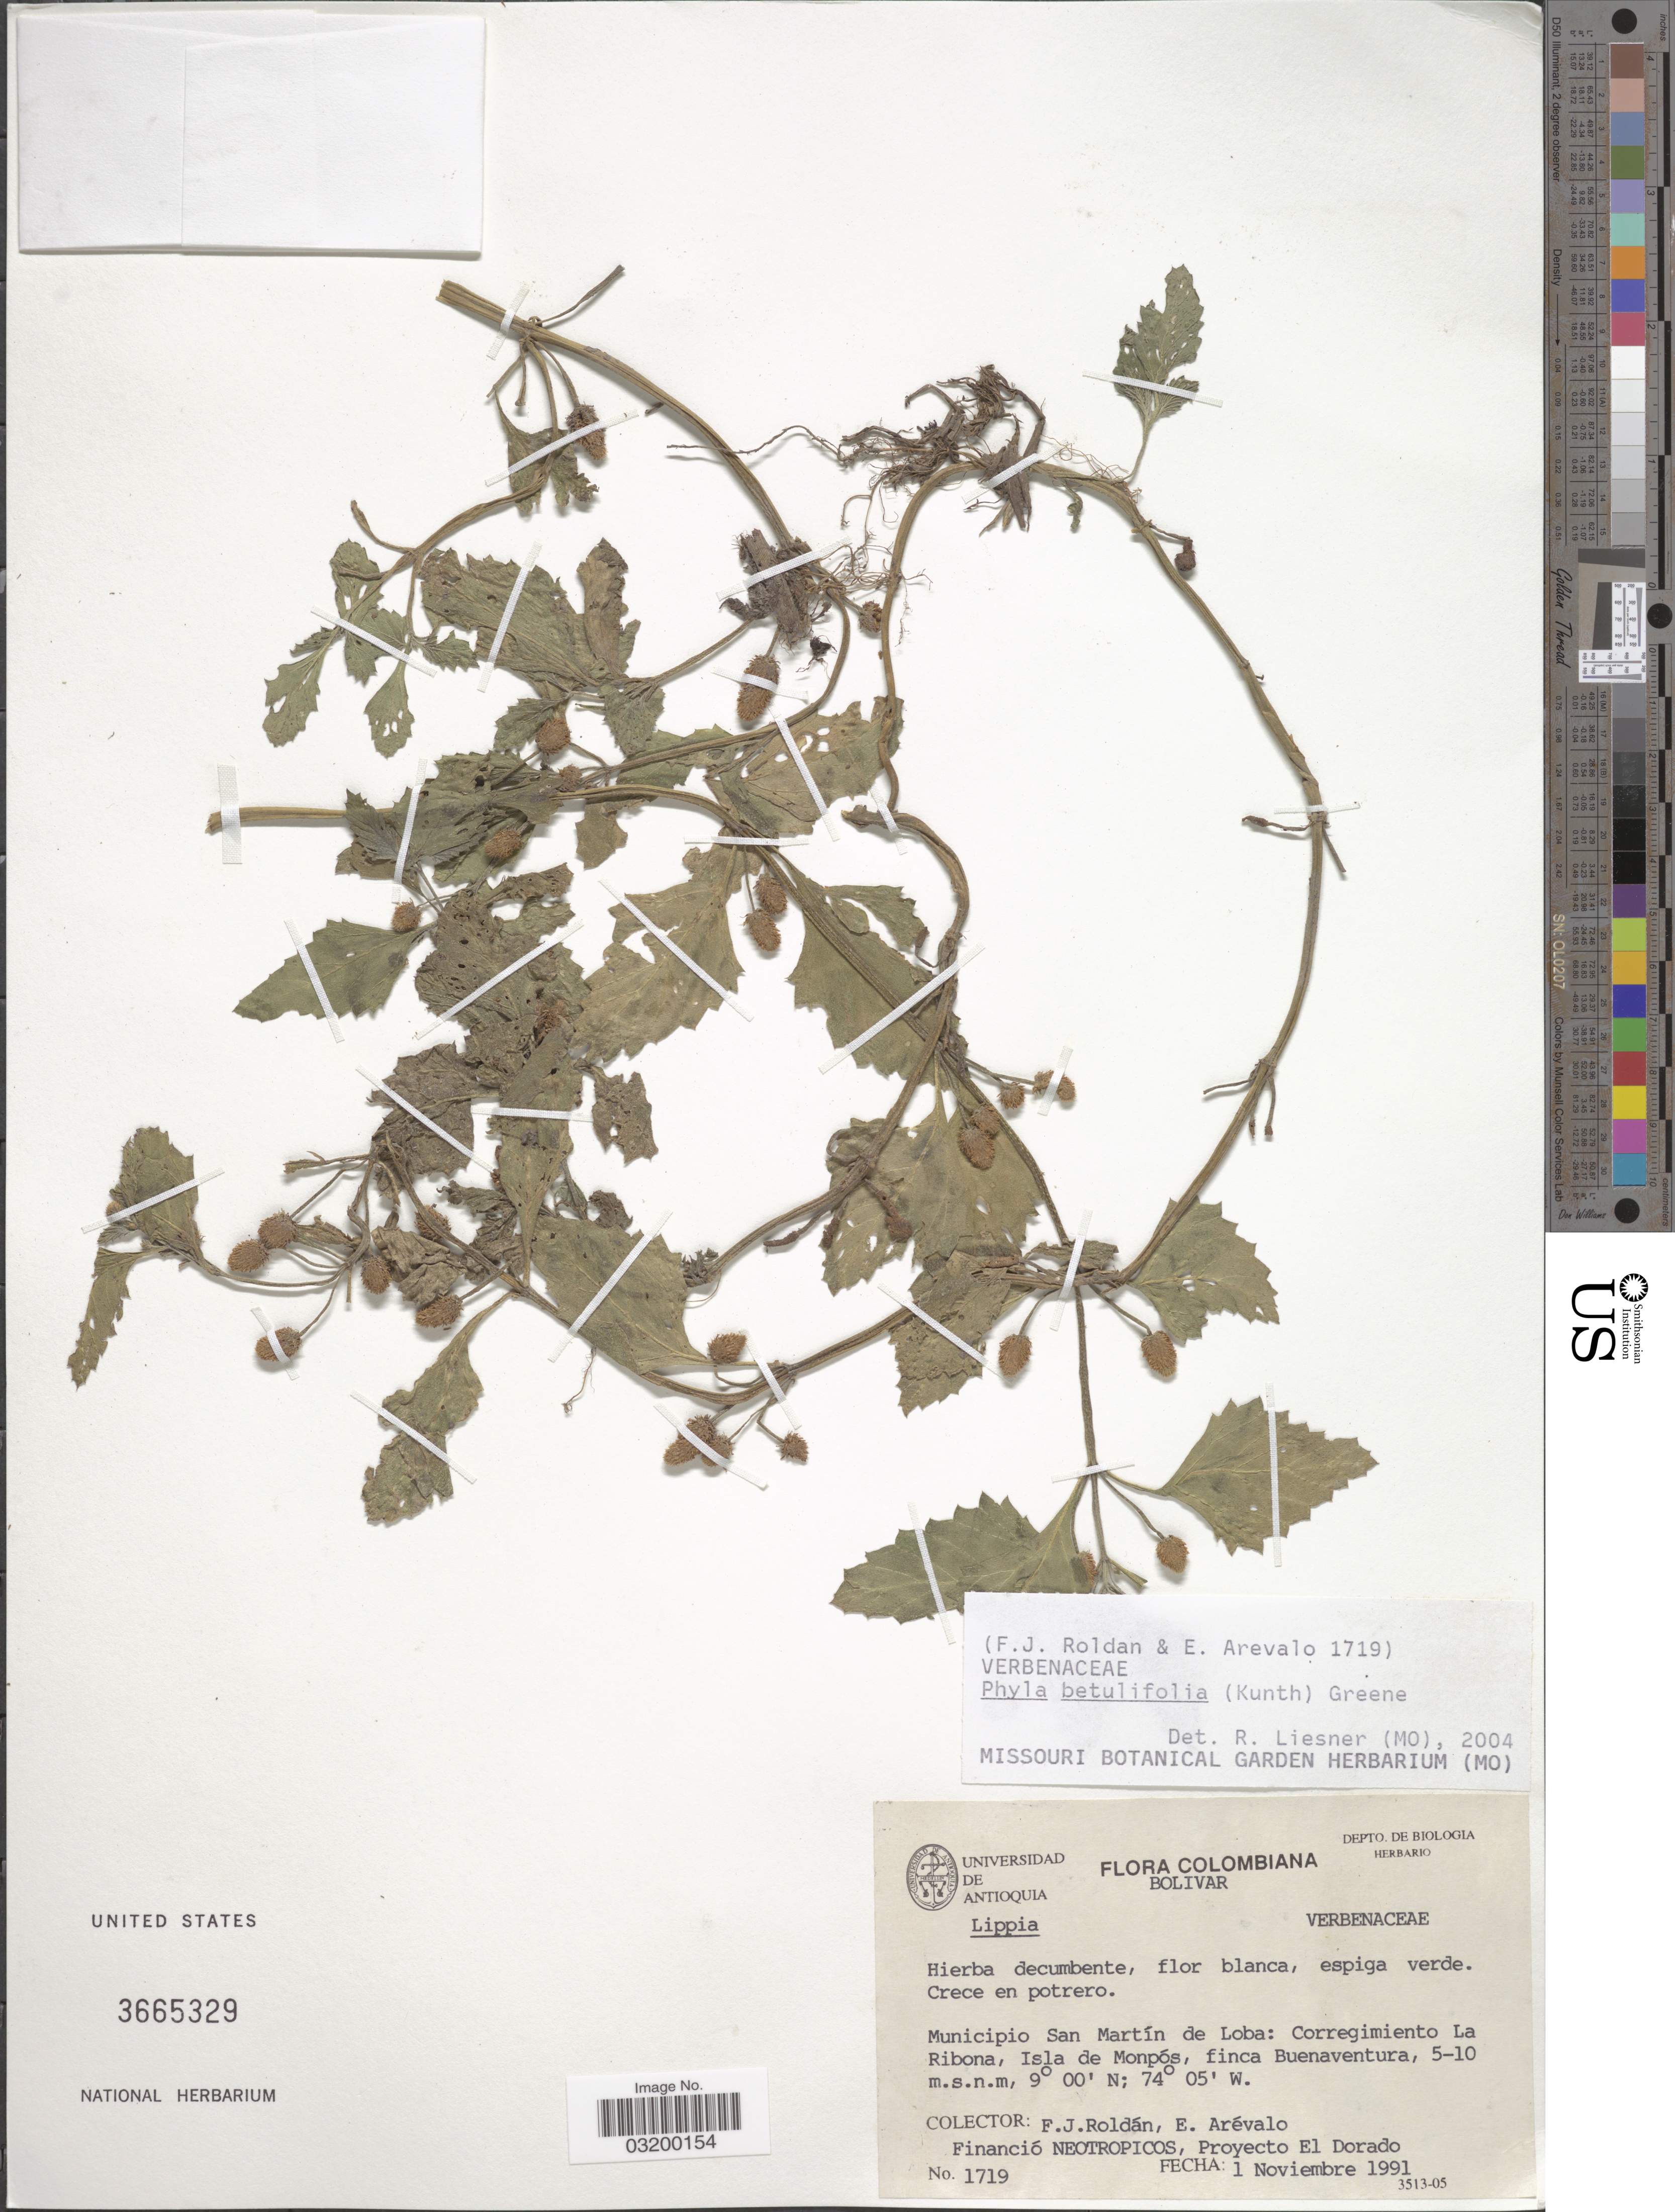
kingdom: Plantae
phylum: Tracheophyta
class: Magnoliopsida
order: Lamiales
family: Verbenaceae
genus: Phyla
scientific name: Phyla betulifolia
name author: (Kunth) Greene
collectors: F. J. Roldán & E. Arevalo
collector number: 1719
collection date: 1991-11-01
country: Colombia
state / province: Bolívar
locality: Municipio San Martín de Loba: Corregimiento La Ribona, Isla de Monpós, finca Buenaventura.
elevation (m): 5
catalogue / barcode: US 3665329